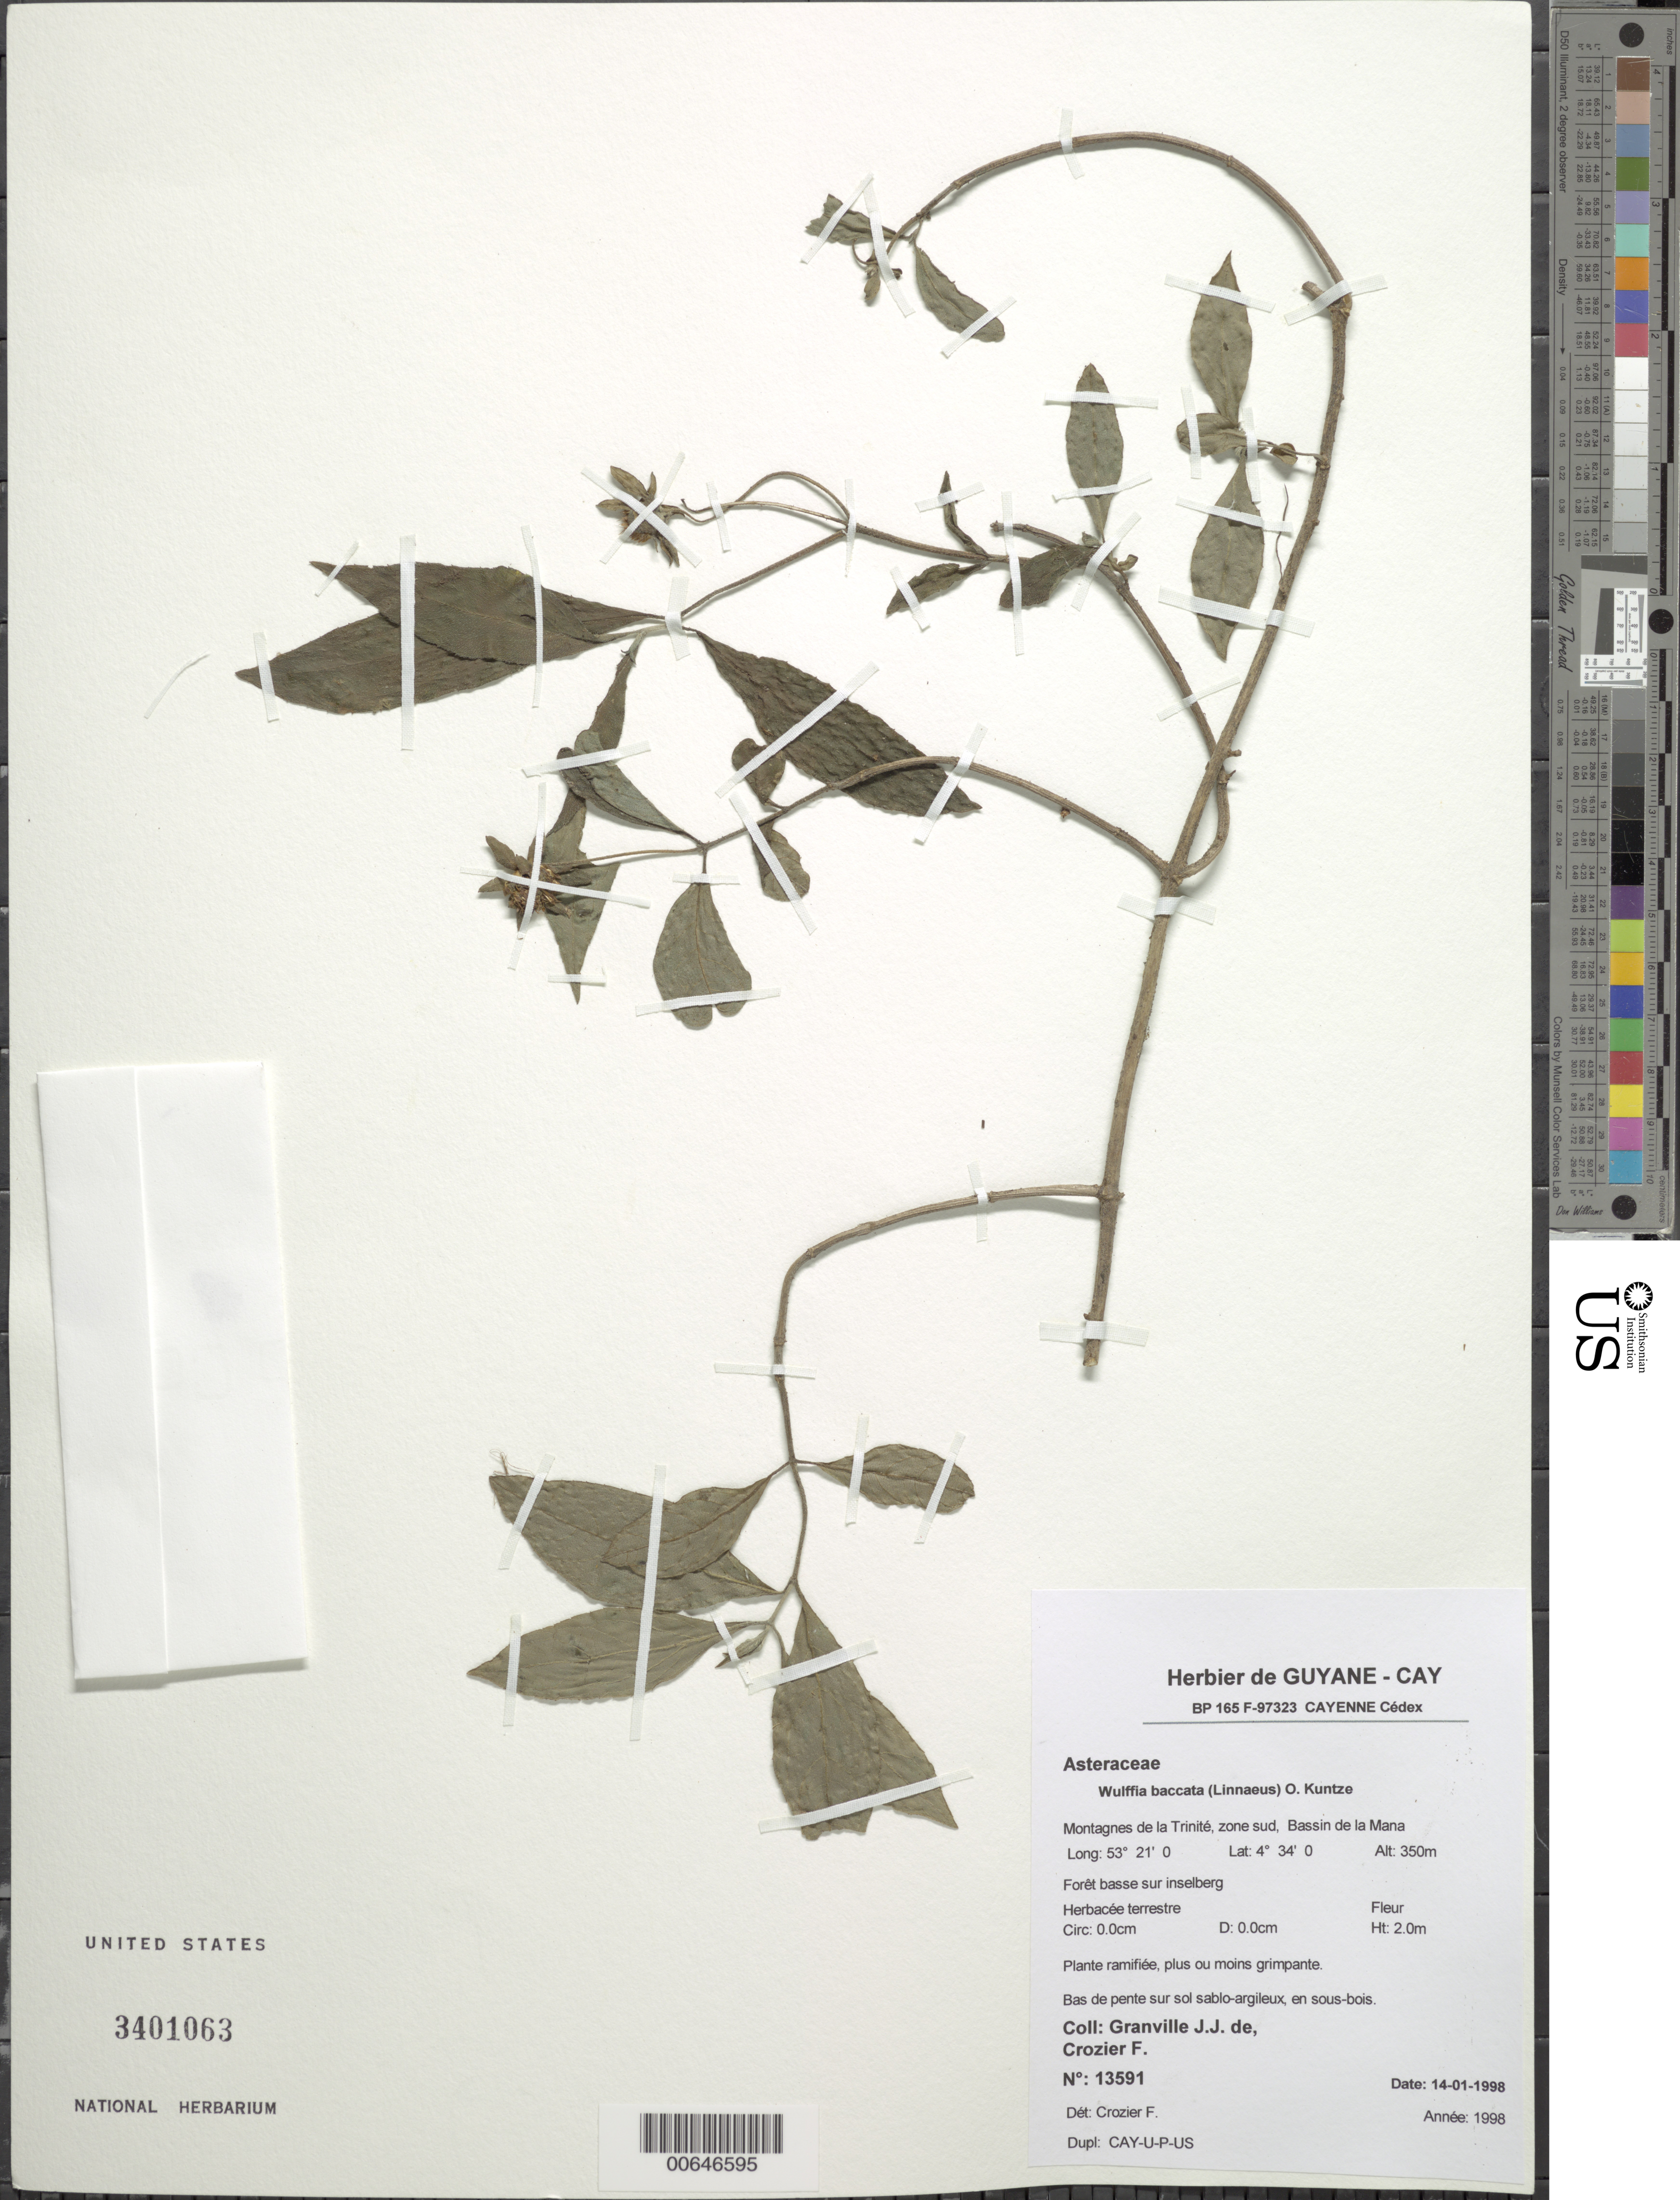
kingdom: Plantae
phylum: Tracheophyta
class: Magnoliopsida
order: Asterales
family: Asteraceae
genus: Wulffia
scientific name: Wulffia baccata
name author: (L. f.) Kuntze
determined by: Crozier, F.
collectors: J.-J. de Granville & F. Crozier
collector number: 13591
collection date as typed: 14-Jan-98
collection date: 1998-01-14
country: French Guiana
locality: Montagnes de la Trinité, zone sud, Bassin de la Mana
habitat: Forêt basse sur inselberg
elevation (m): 350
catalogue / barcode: US 3401063